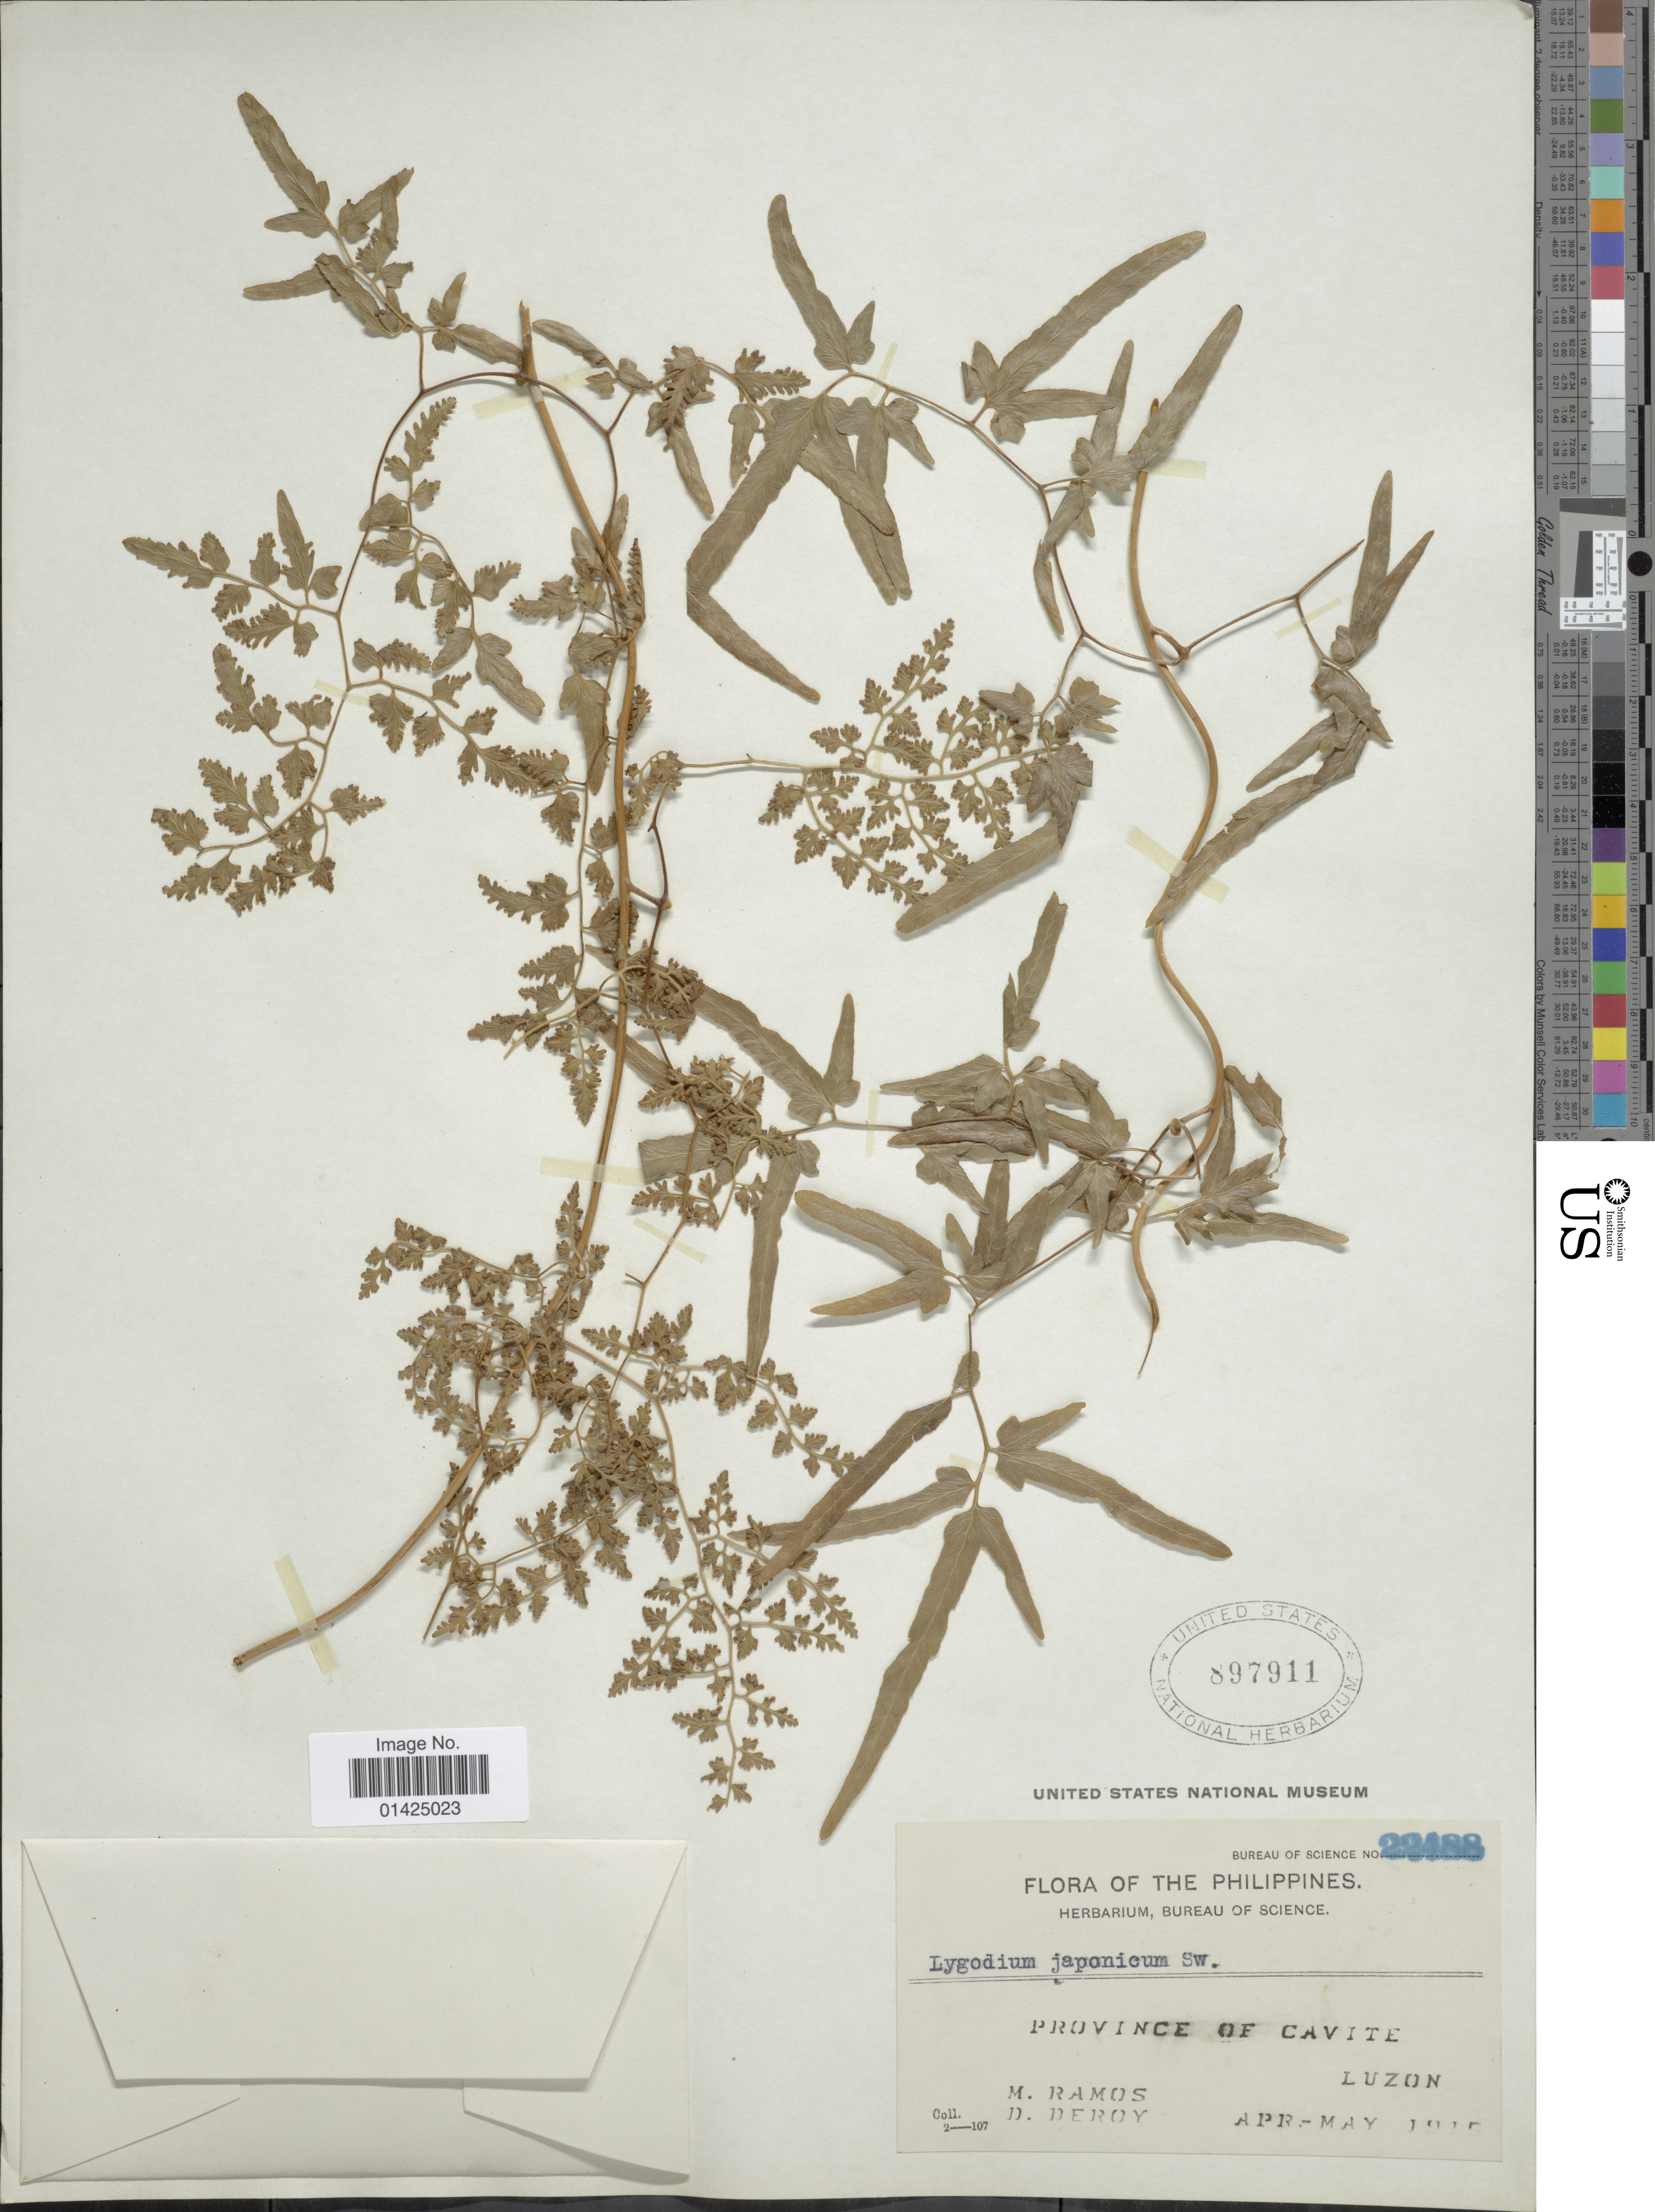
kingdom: Plantae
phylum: Tracheophyta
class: Polypodiopsida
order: Schizaeales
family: Lygodiaceae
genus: Lygodium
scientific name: Lygodium japonicum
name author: (Thunb.) Sw.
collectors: M. Ramos & D. Deroy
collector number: Bureauu Os Science 22488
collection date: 1915-04/1915-05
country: Philippines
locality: Province of Cavite, Luzon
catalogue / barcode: US 897911